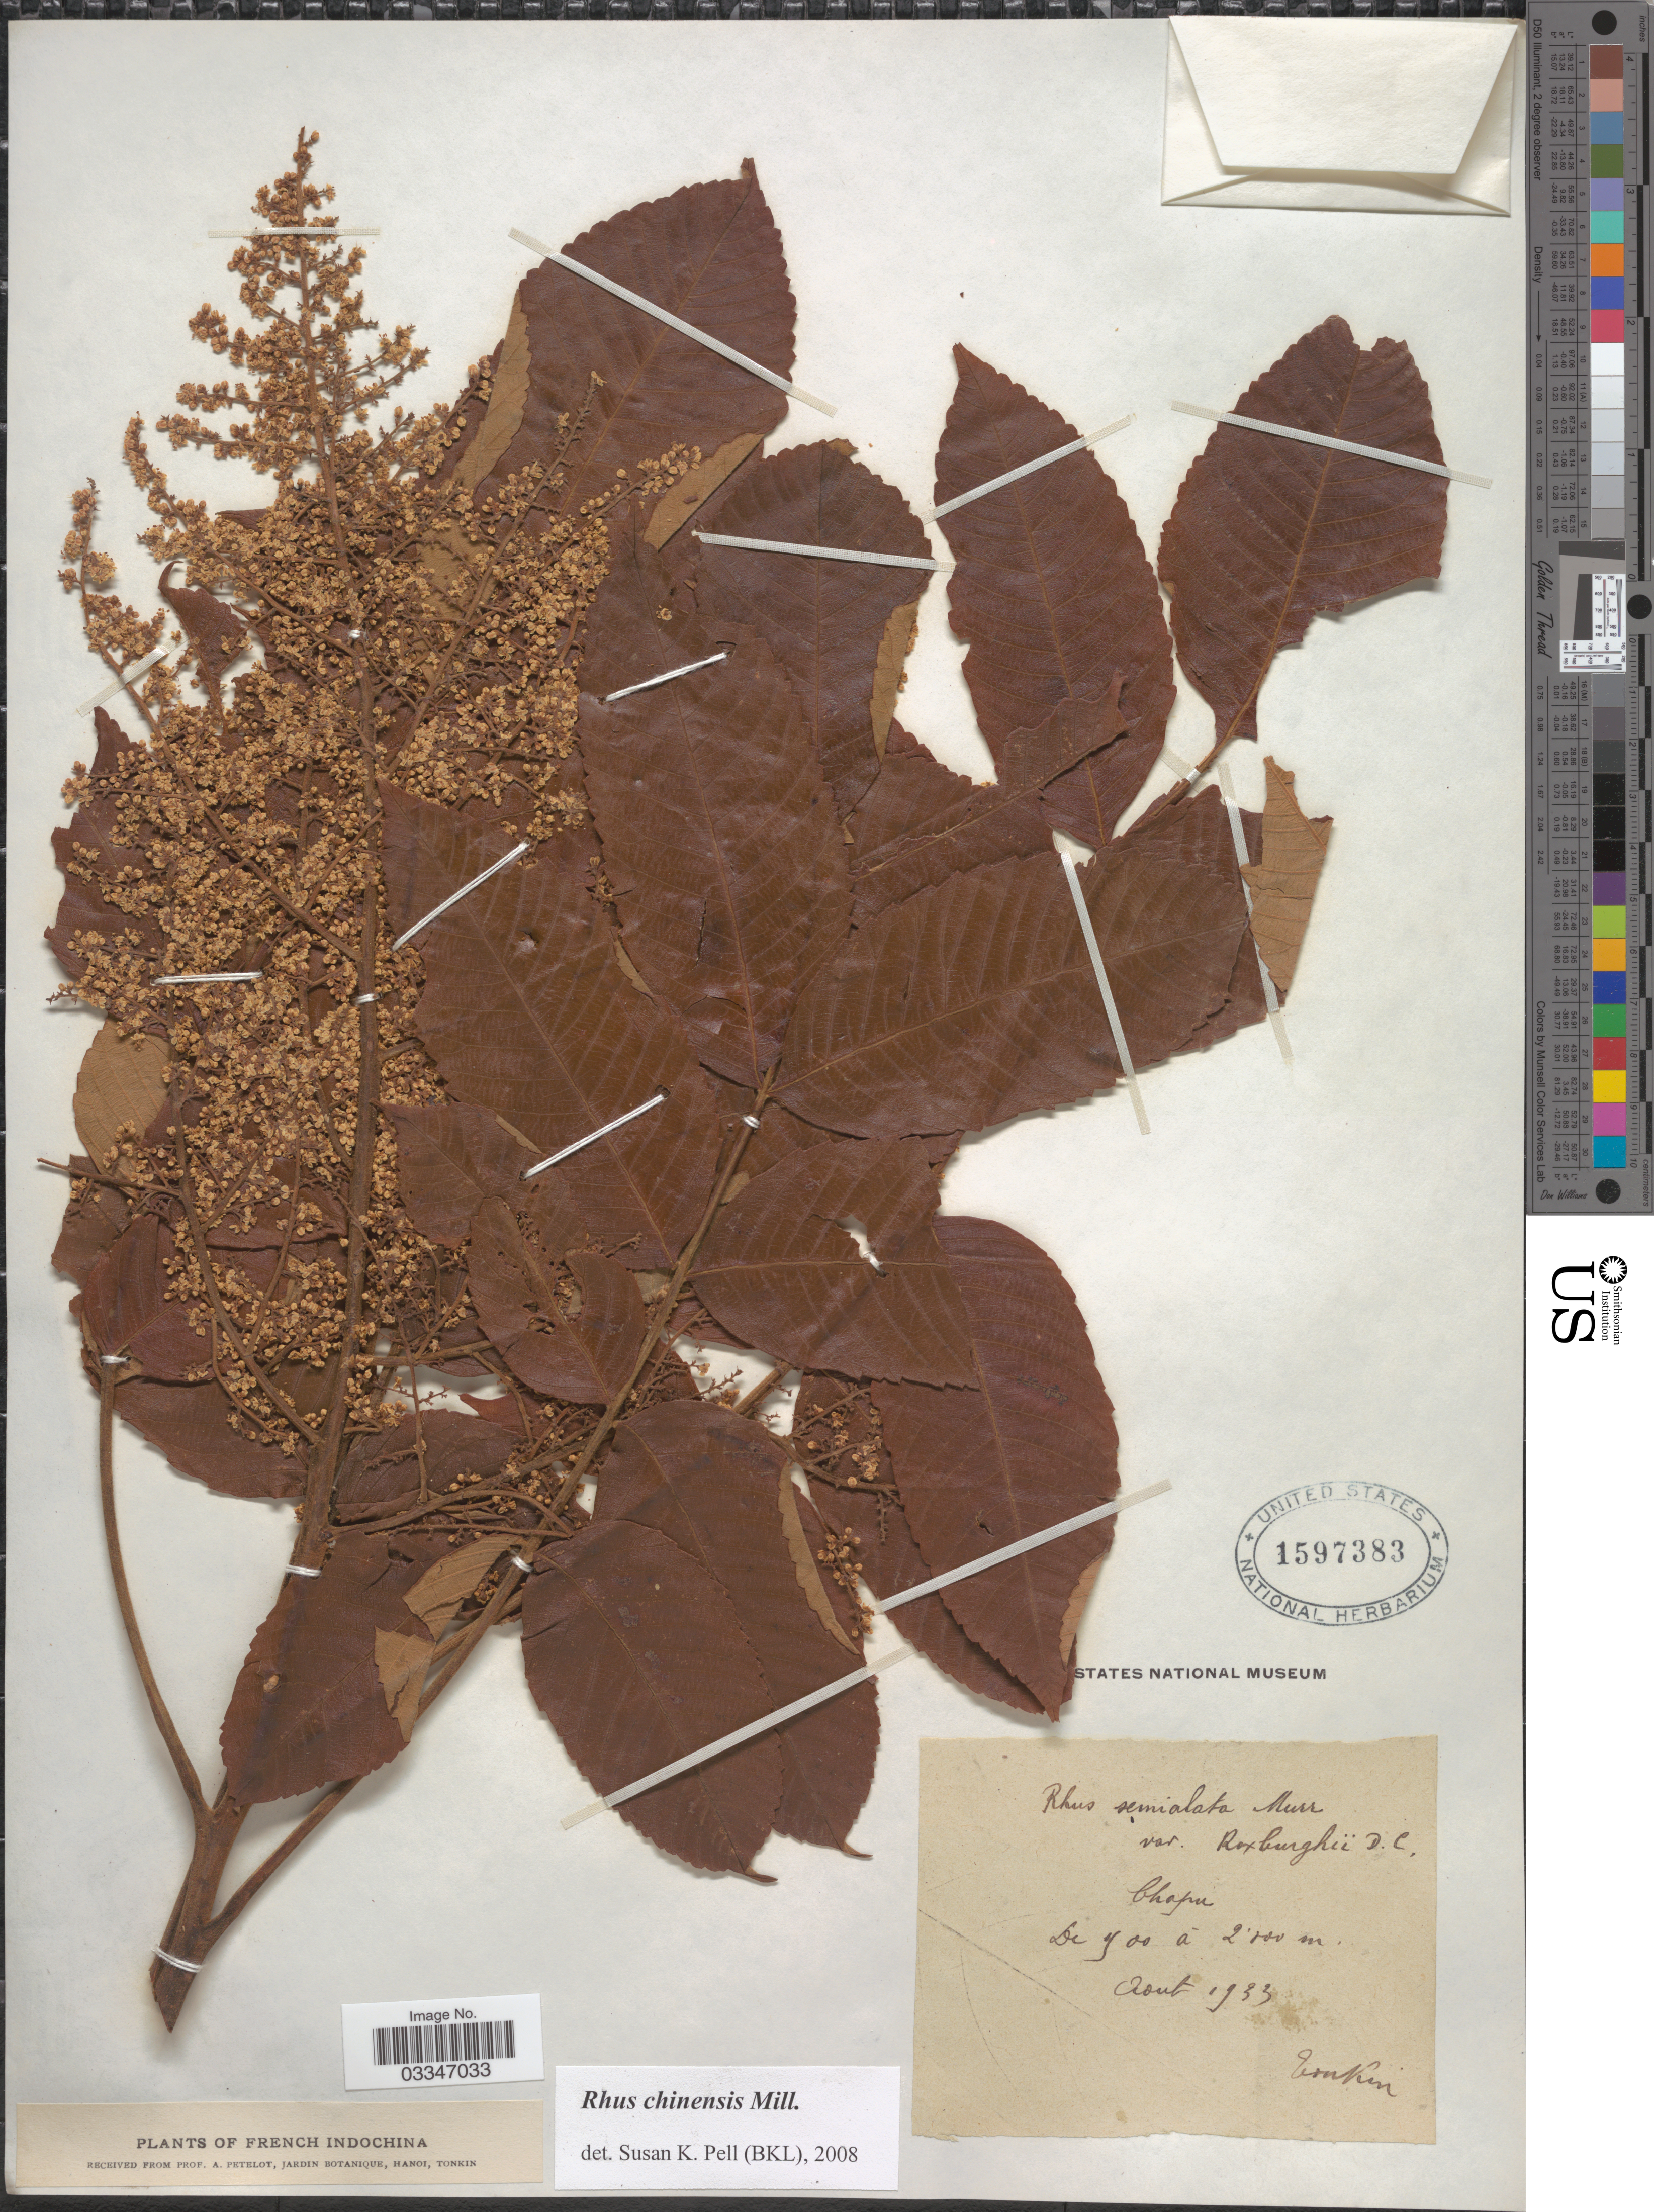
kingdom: Plantae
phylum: Tracheophyta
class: Magnoliopsida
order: Sapindales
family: Anacardiaceae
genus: Rhus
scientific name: Rhus chinensis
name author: Mill.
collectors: A. Petelot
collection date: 1933-08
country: Vietnam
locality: French Indochina. Chapa.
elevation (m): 900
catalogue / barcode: US 1597383